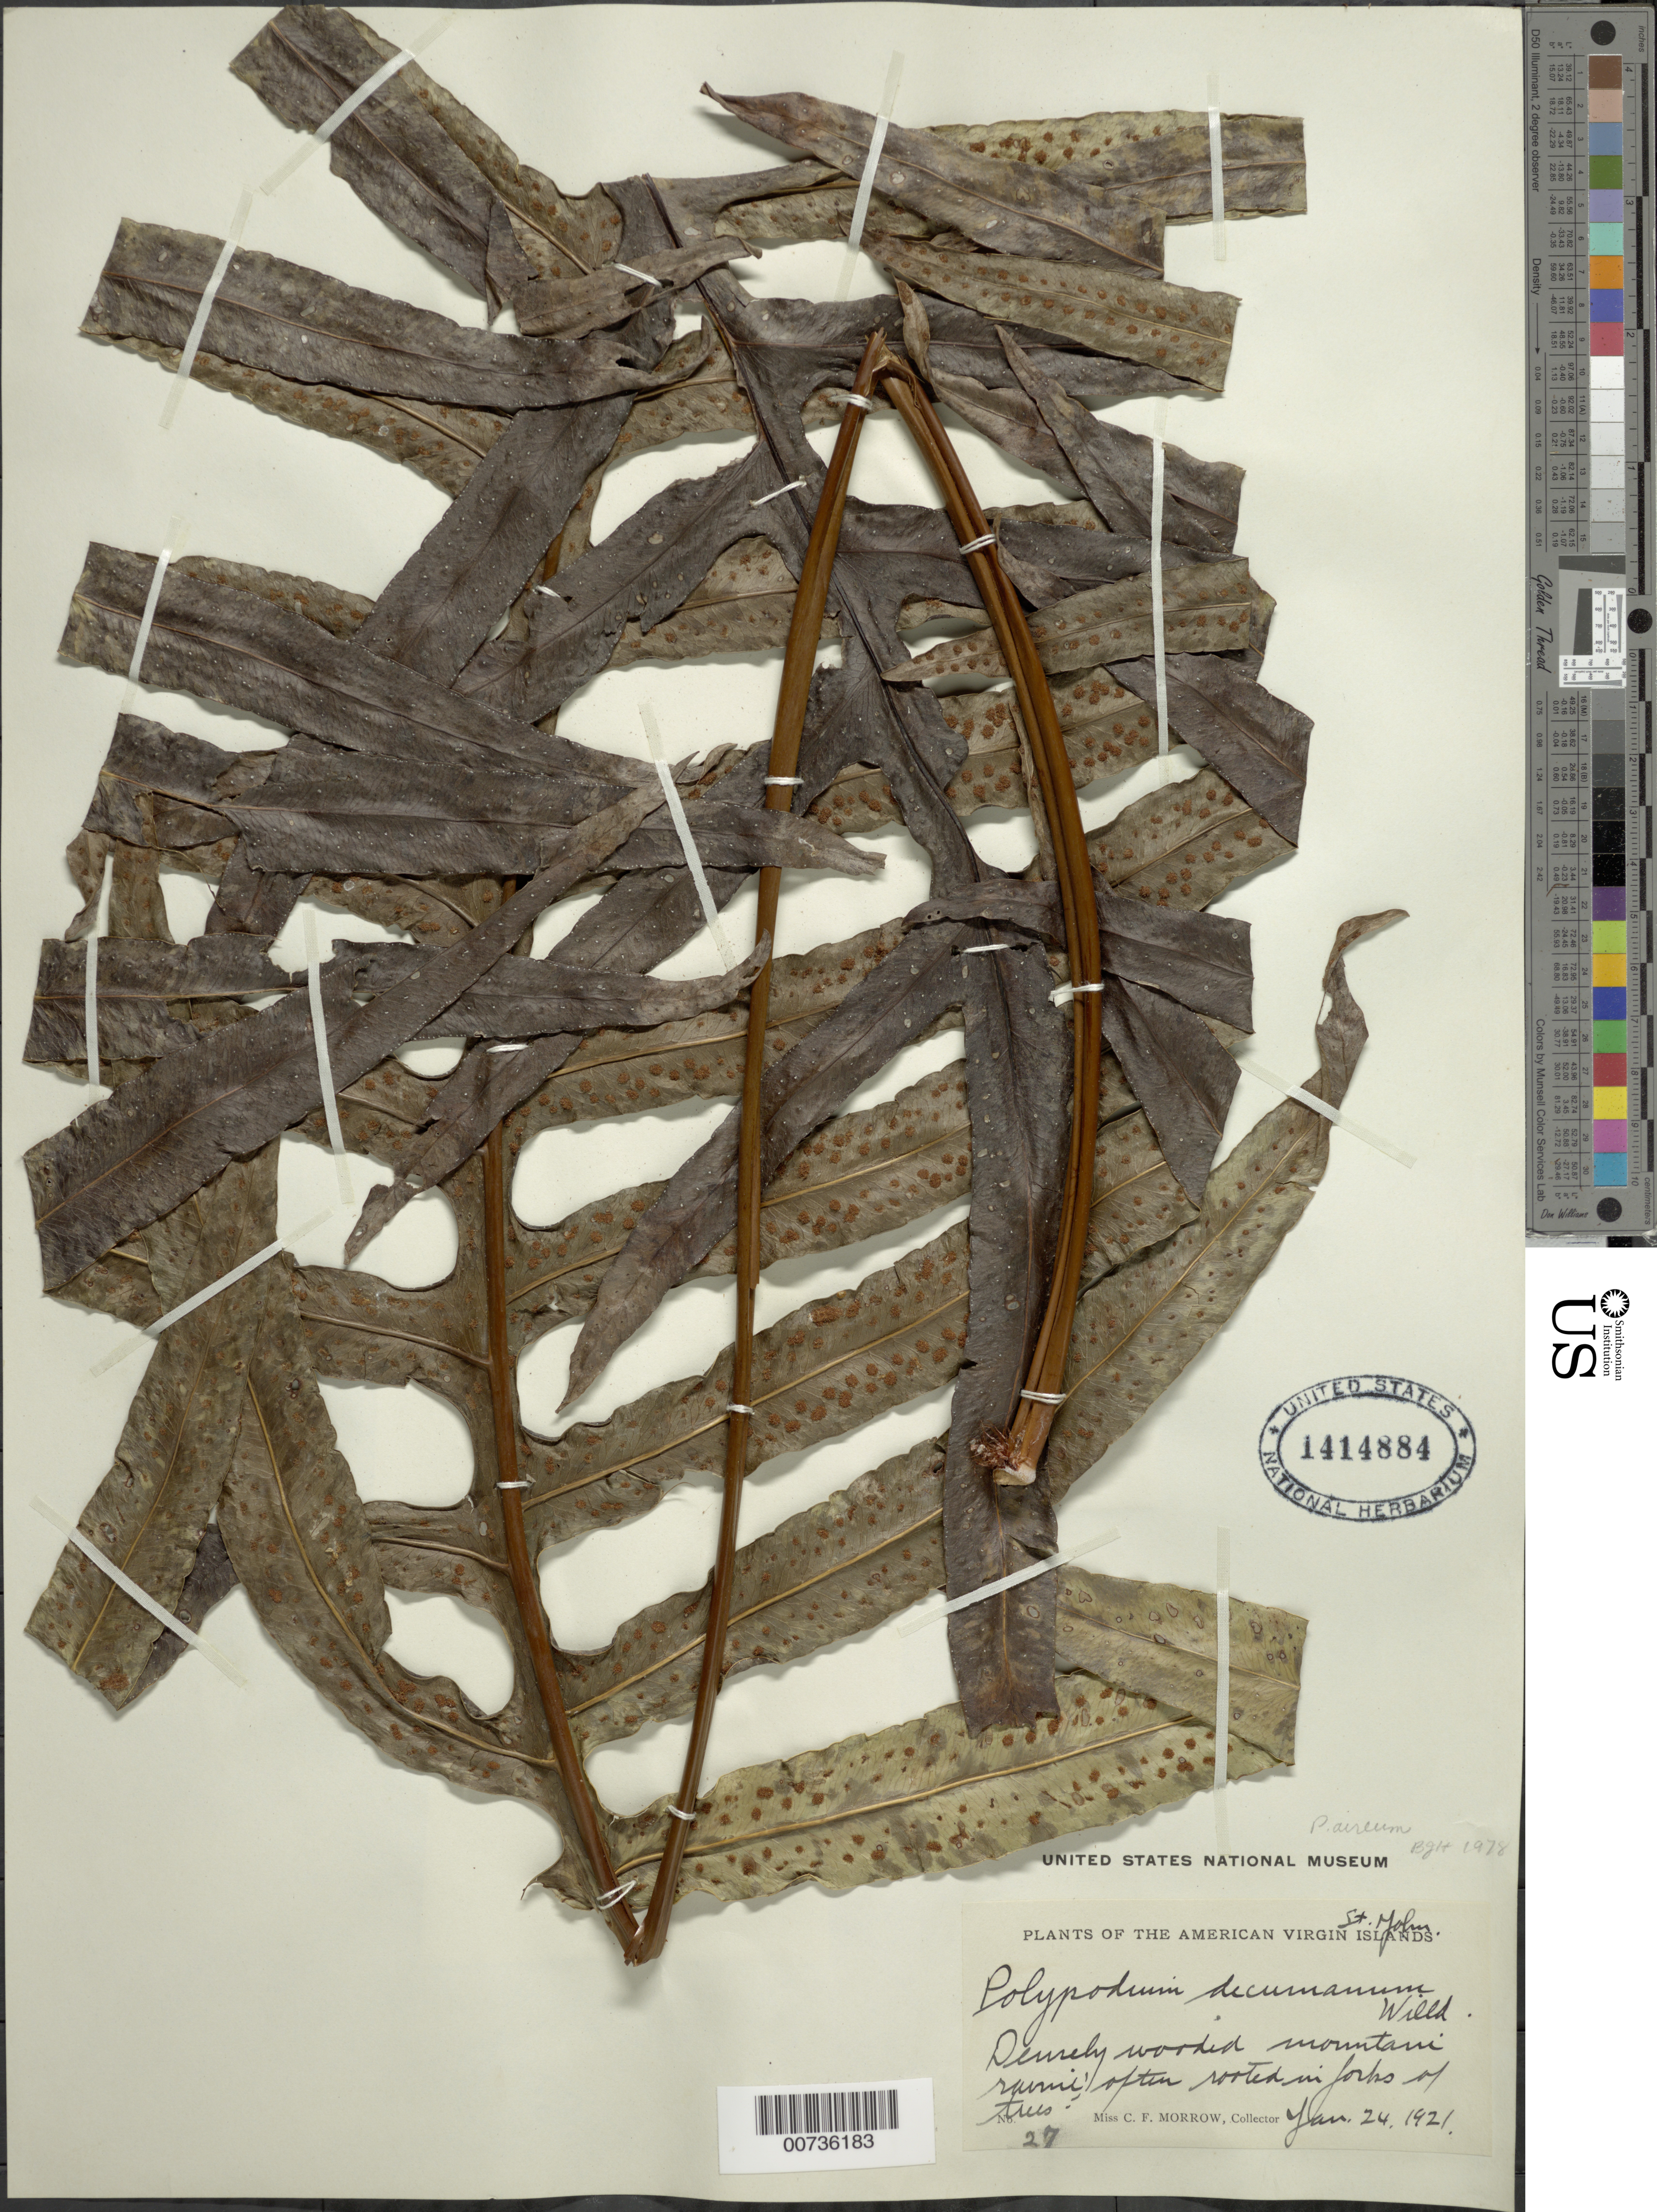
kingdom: Plantae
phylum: Tracheophyta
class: Polypodiopsida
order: Polypodiales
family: Polypodiaceae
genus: Phlebodium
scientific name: Phlebodium aureum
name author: (L.) J. Sm.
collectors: C. Morrow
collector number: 27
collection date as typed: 24 Jan 1921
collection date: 1921-01-24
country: U.S. Virgin Islands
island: St. John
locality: Deurely wooded mountain summit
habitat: Often sorted in forks of trees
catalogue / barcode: US 1414804